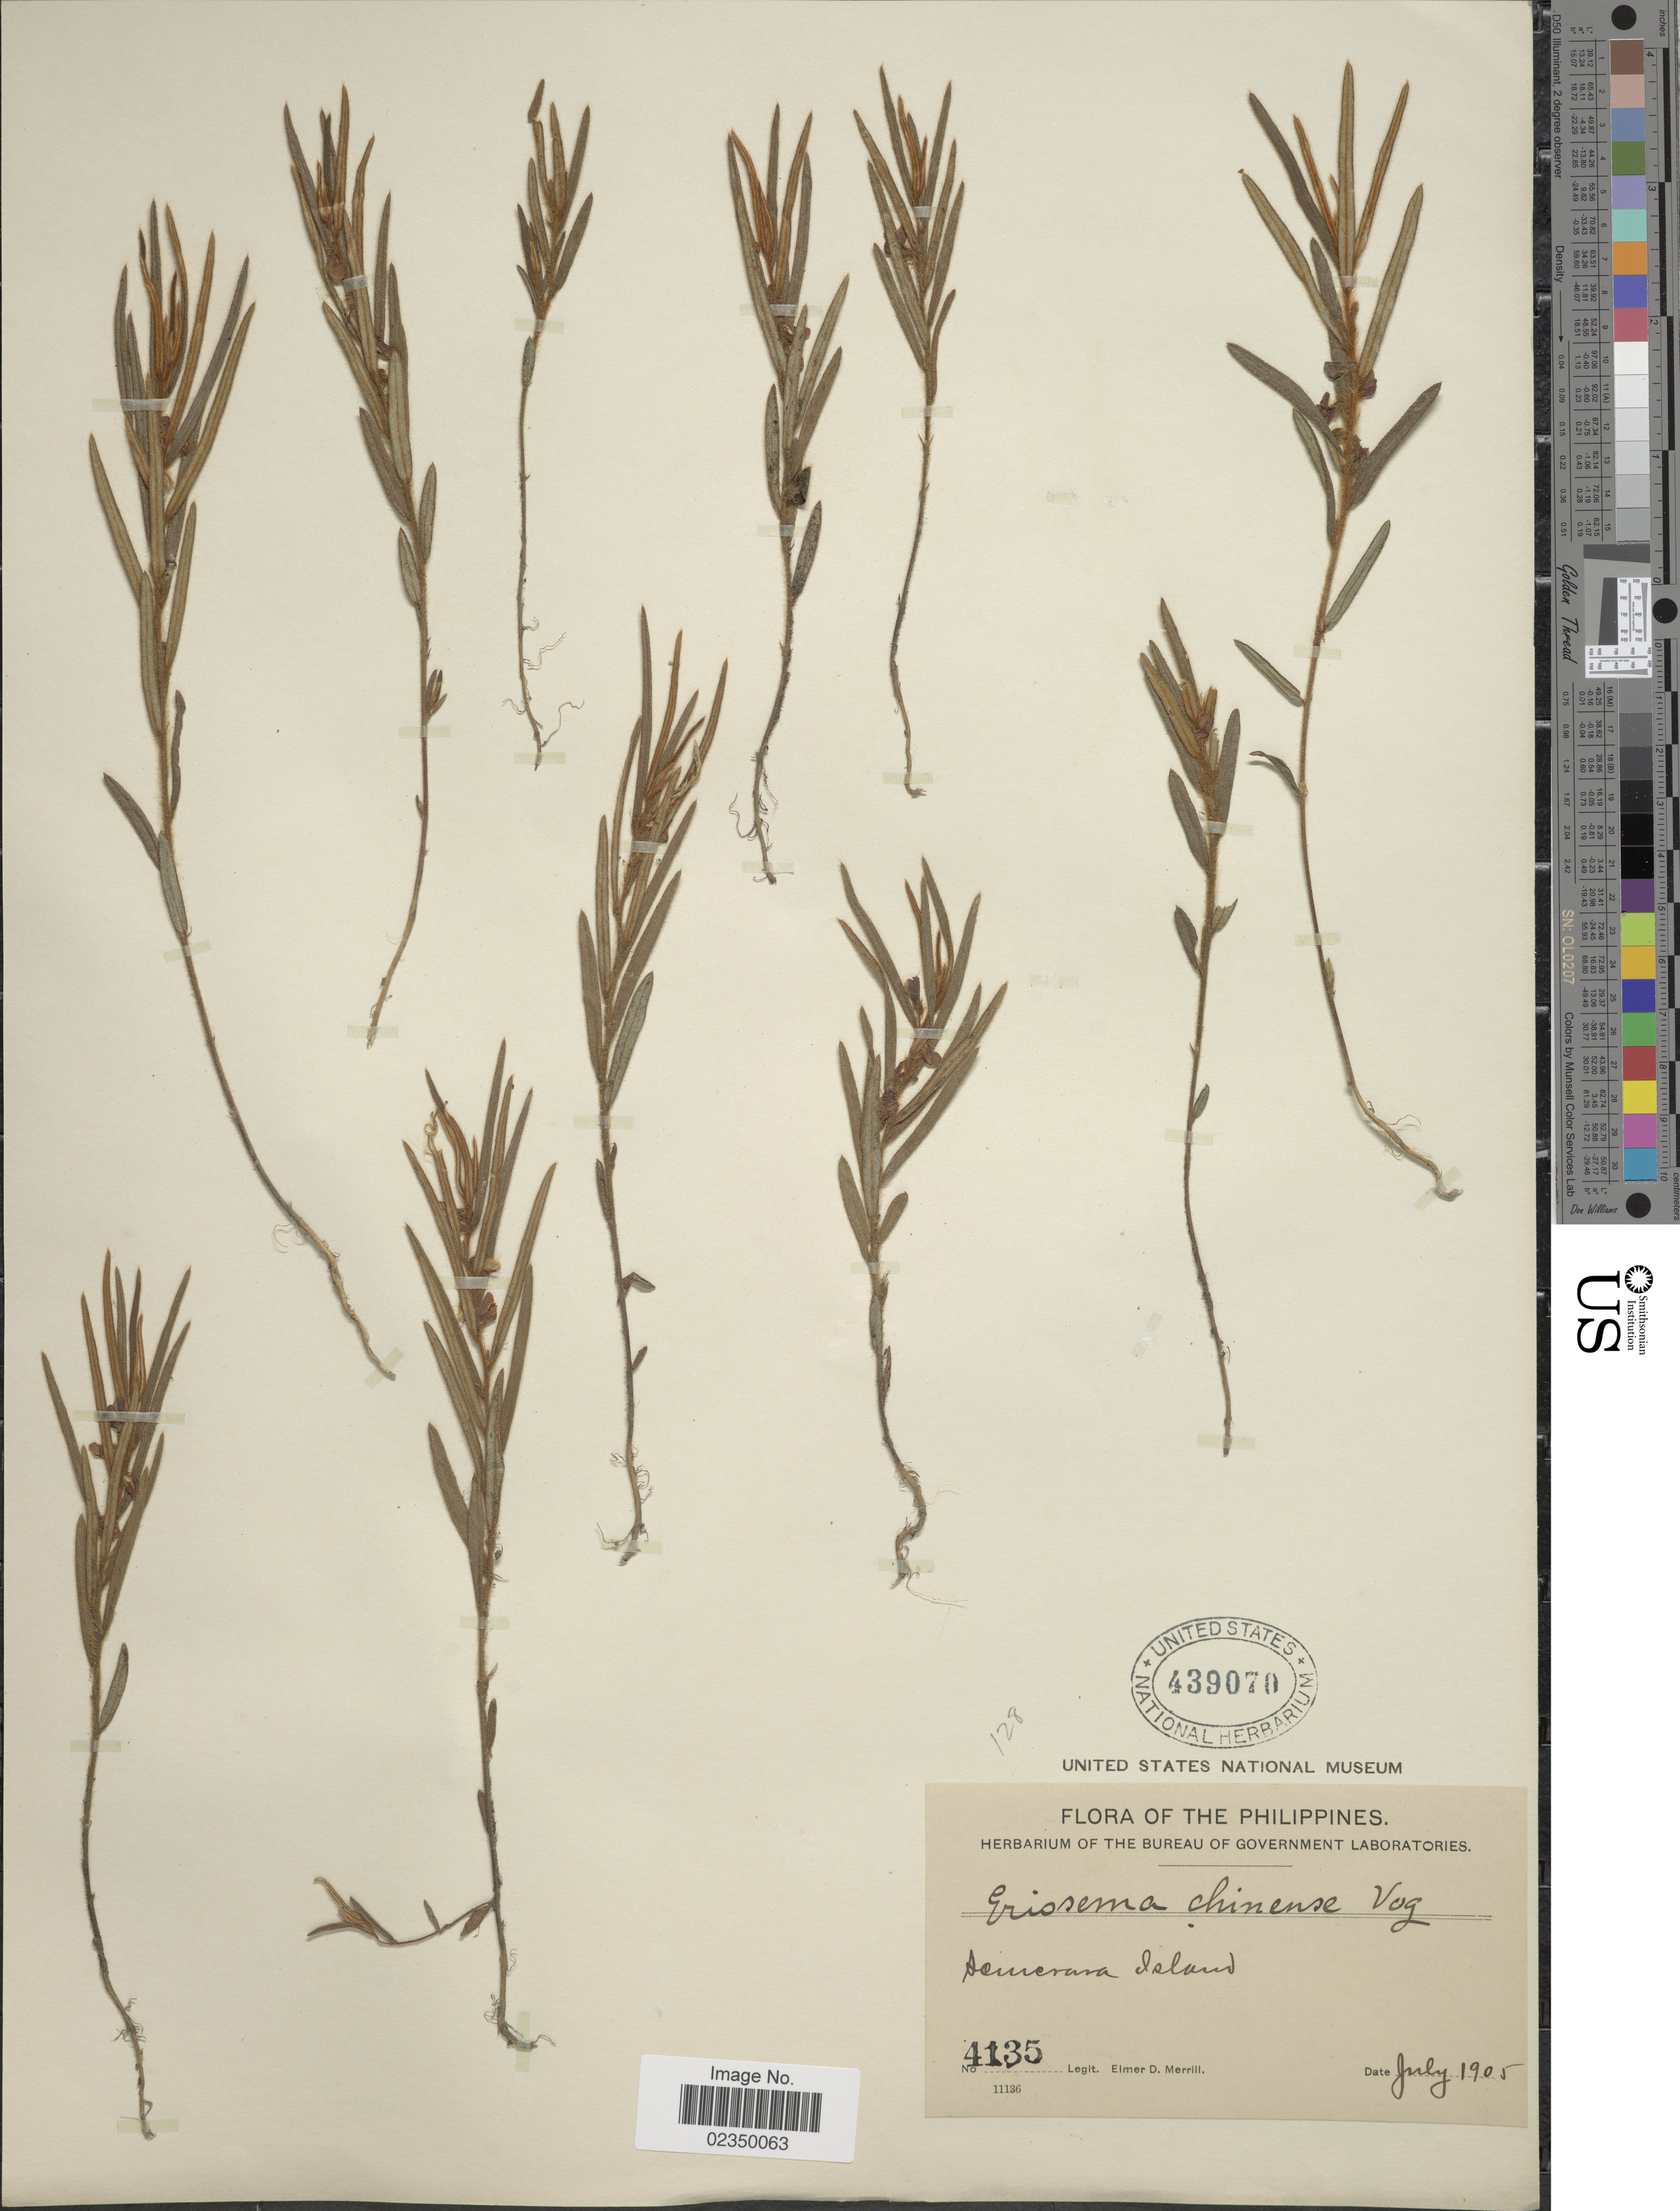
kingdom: Plantae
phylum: Tracheophyta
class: Magnoliopsida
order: Fabales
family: Fabaceae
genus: Eriosema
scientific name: Eriosema chinense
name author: Vogel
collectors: E. D. Merrill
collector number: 4135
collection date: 1905-07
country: Philippines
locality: Semerara Island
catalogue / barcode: US 439070